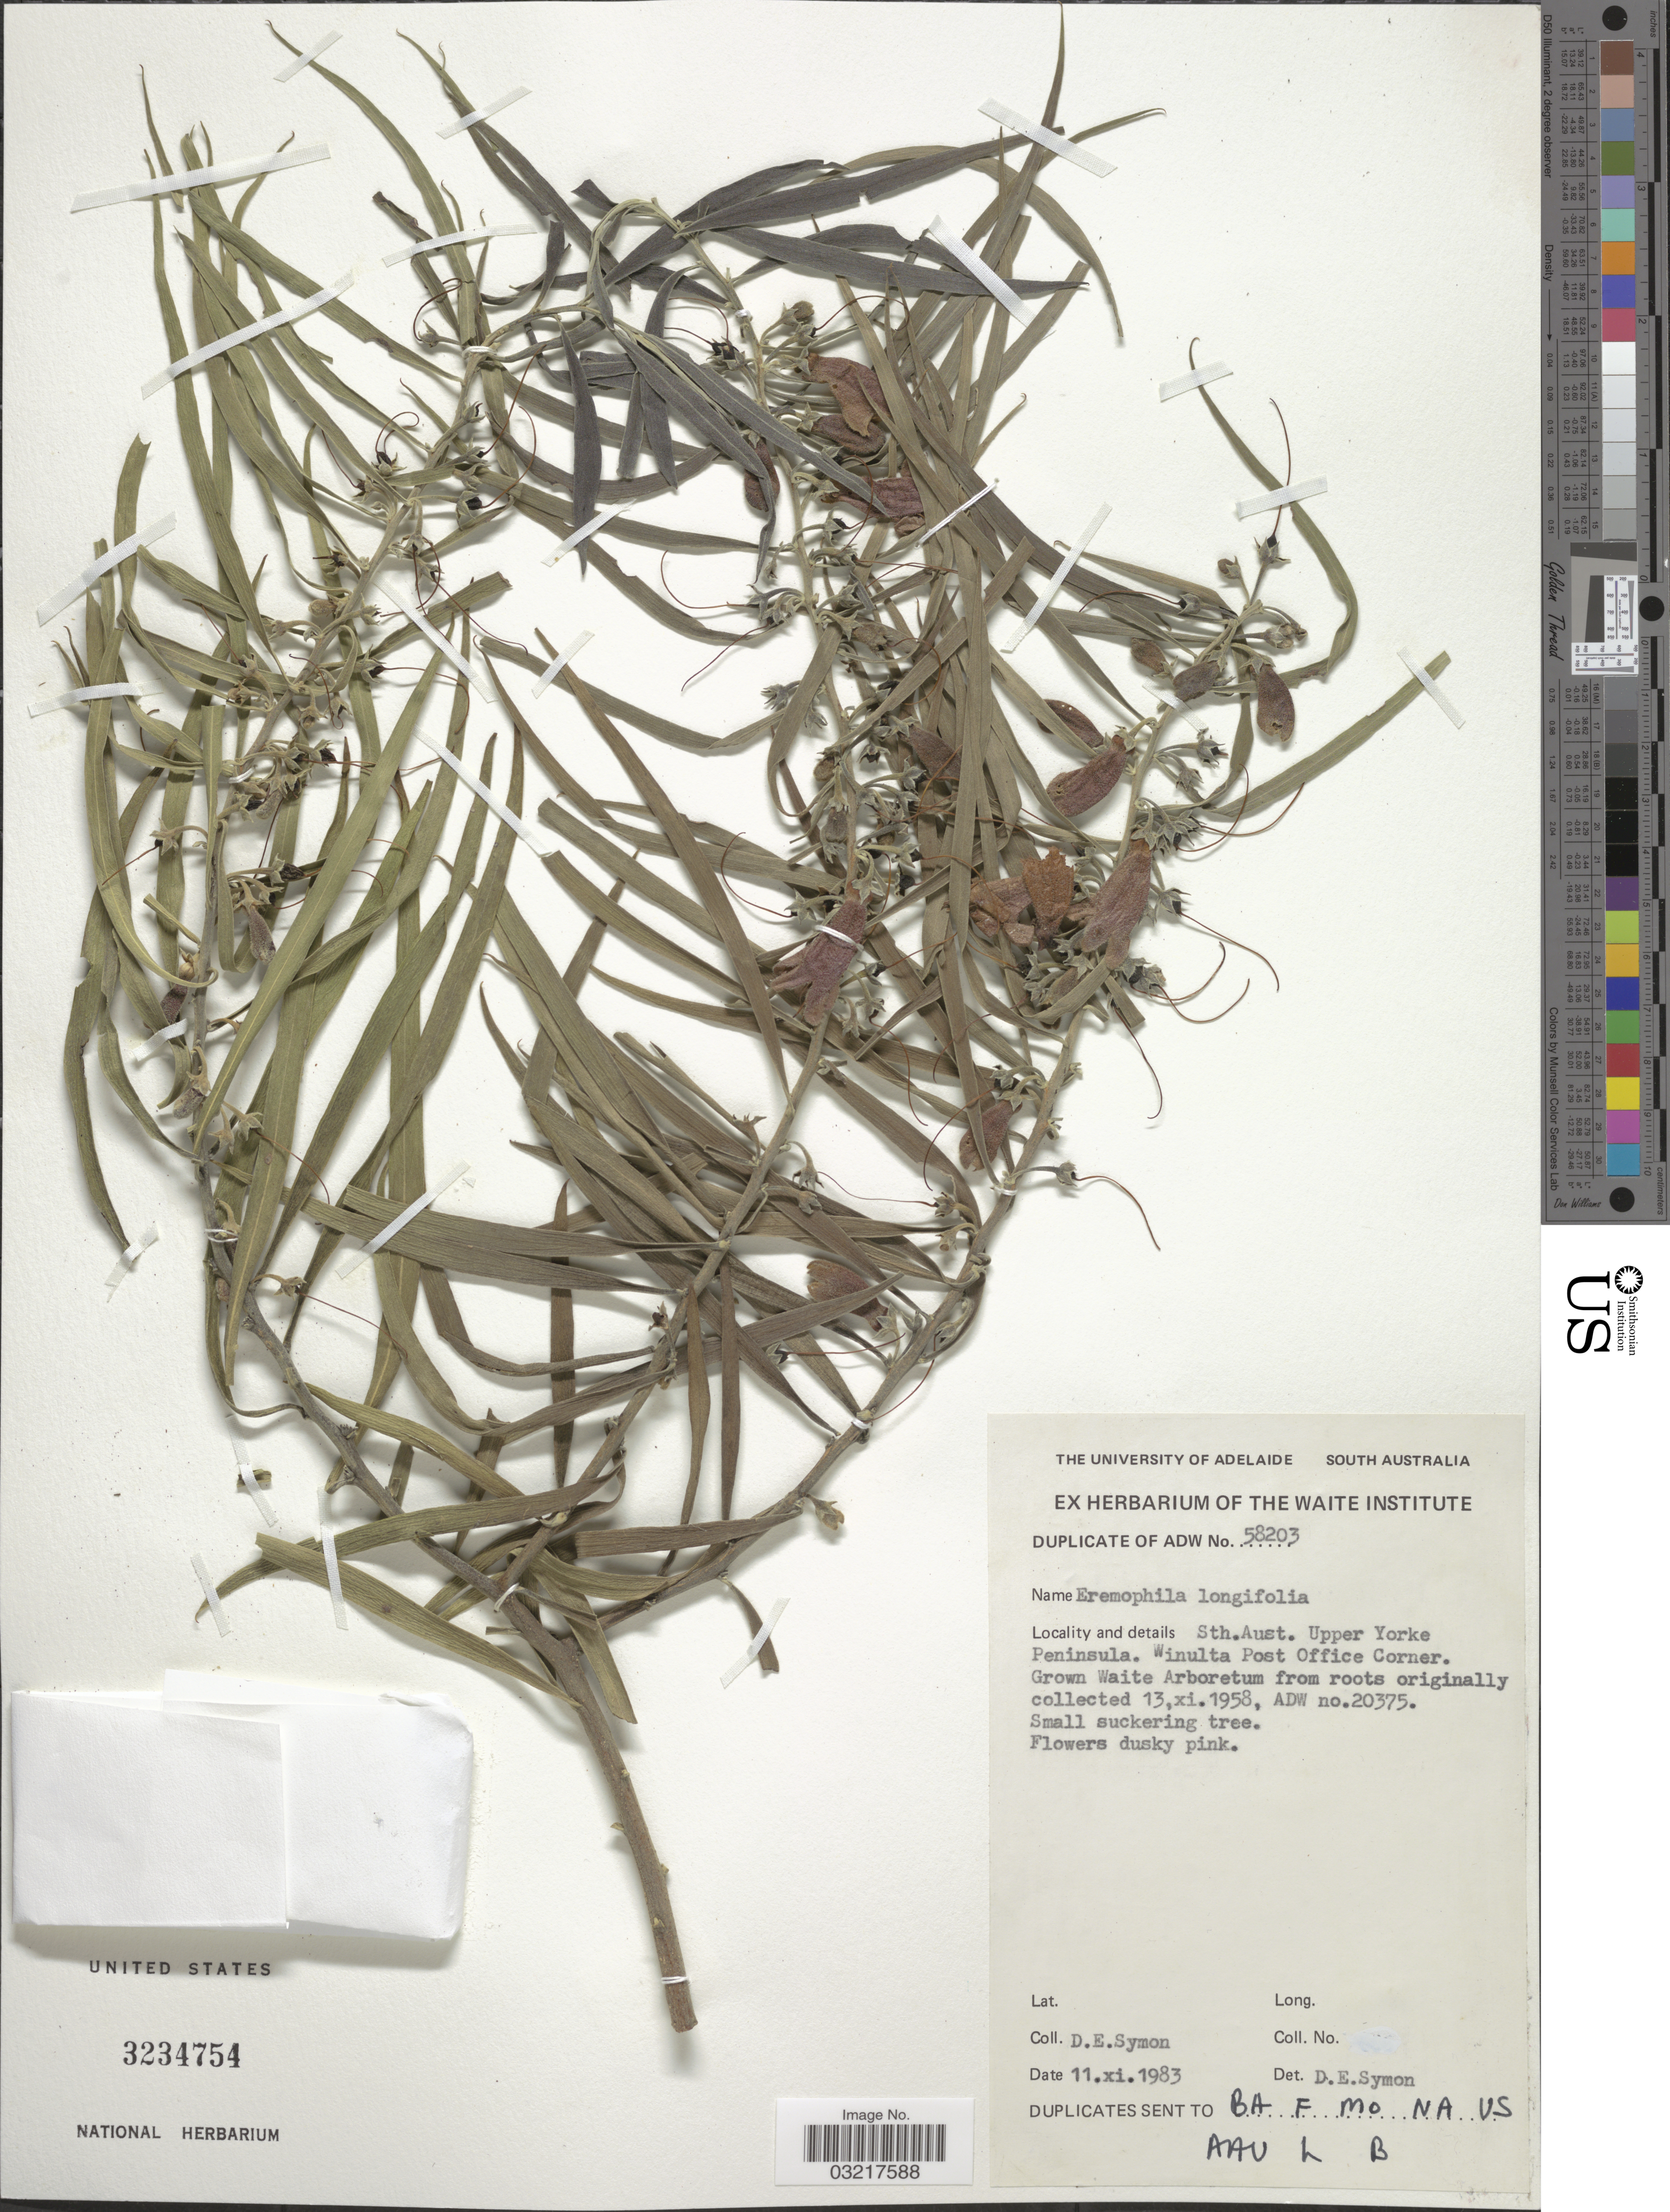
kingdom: Plantae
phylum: Tracheophyta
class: Magnoliopsida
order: Lamiales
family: Scrophulariaceae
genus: Eremophila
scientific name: Eremophila longifolia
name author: (R. Br.) F. Muell.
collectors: D. Symon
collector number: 58203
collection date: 1983-11-11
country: Australia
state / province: South Australia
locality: Sth.Aust. Upper Yorke Peninsula. Winulta Post Office Corner.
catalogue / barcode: US 3234754